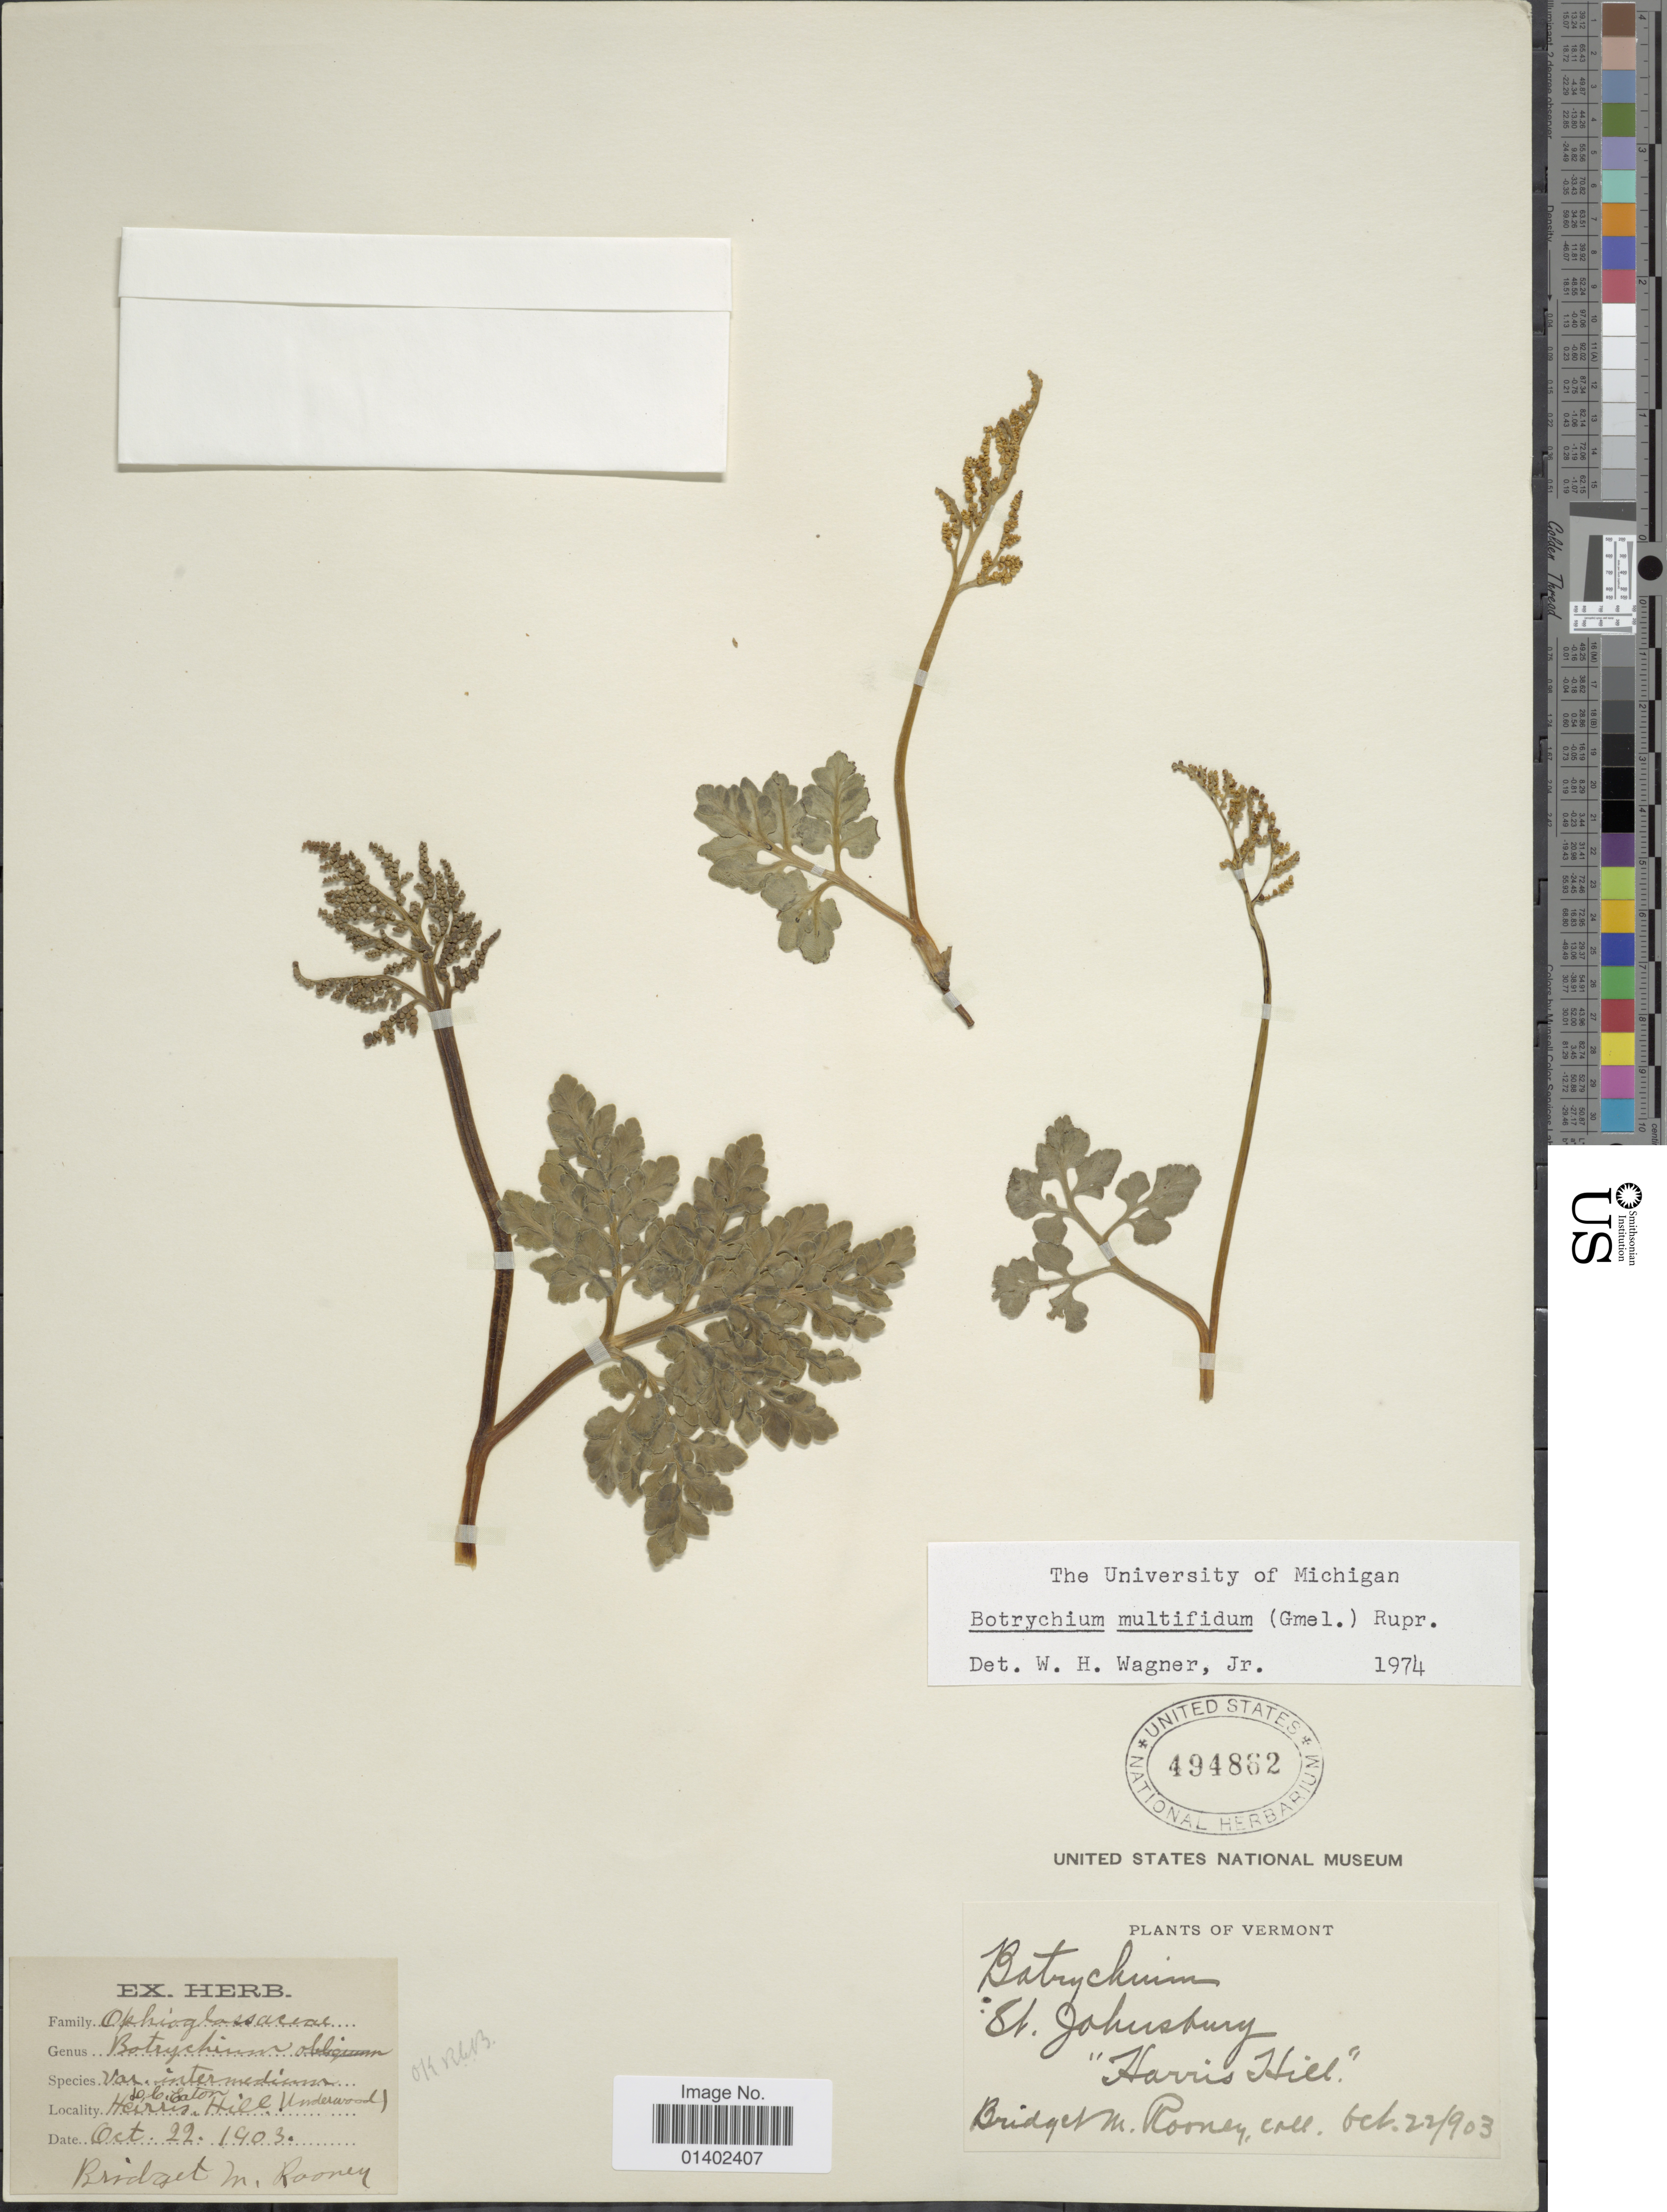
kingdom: Plantae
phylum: Tracheophyta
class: Polypodiopsida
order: Ophioglossales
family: Ophioglossaceae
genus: Botrychium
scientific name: Botrychium multifidum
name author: (J.F. Gmel.) Rupr.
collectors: B. Rooney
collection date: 1903-10-22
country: United States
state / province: Vermont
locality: St Johnsbury, 'Harris Hill'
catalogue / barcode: US 494862